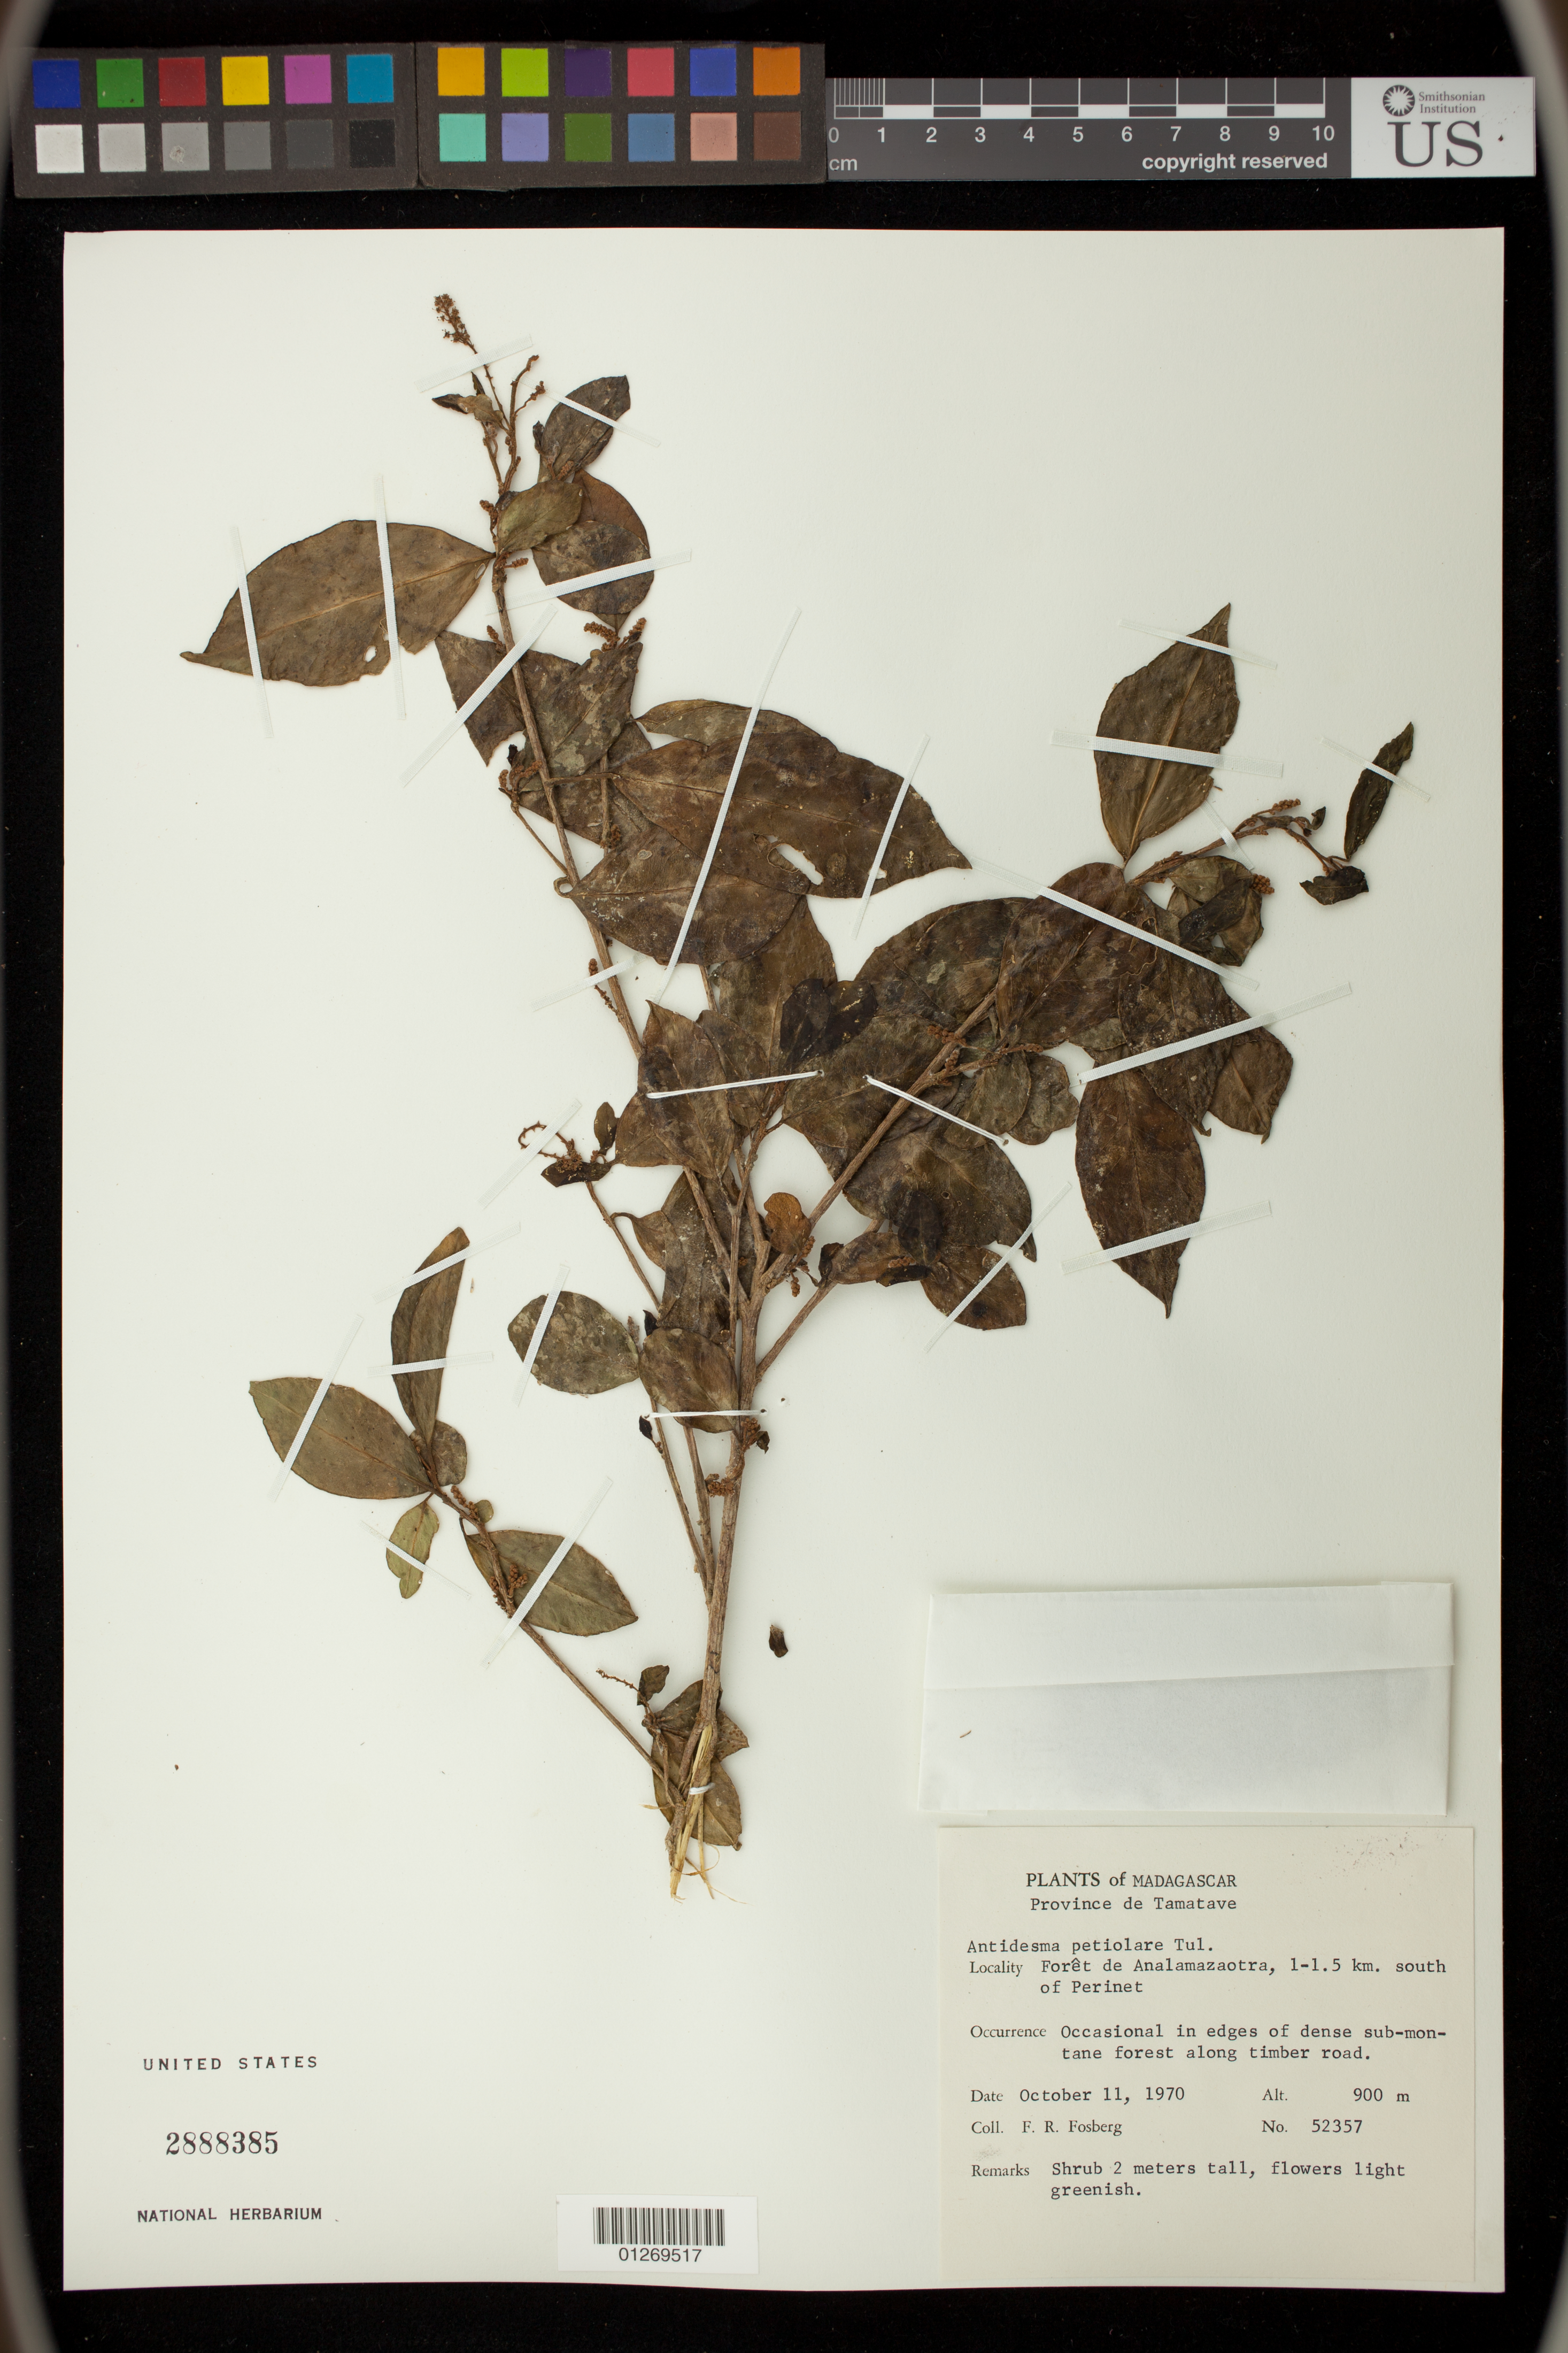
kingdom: Plantae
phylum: Tracheophyta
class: Magnoliopsida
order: Malpighiales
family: Phyllanthaceae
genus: Antidesma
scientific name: Antidesma petiolare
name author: Tul.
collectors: F. R. Fosberg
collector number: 52357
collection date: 1970-10-11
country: Madagascar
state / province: Atsinanana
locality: Toamasina. Forest of Analamazaotra, 1-1.5km south of Perinet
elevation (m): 900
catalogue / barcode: US 2888385